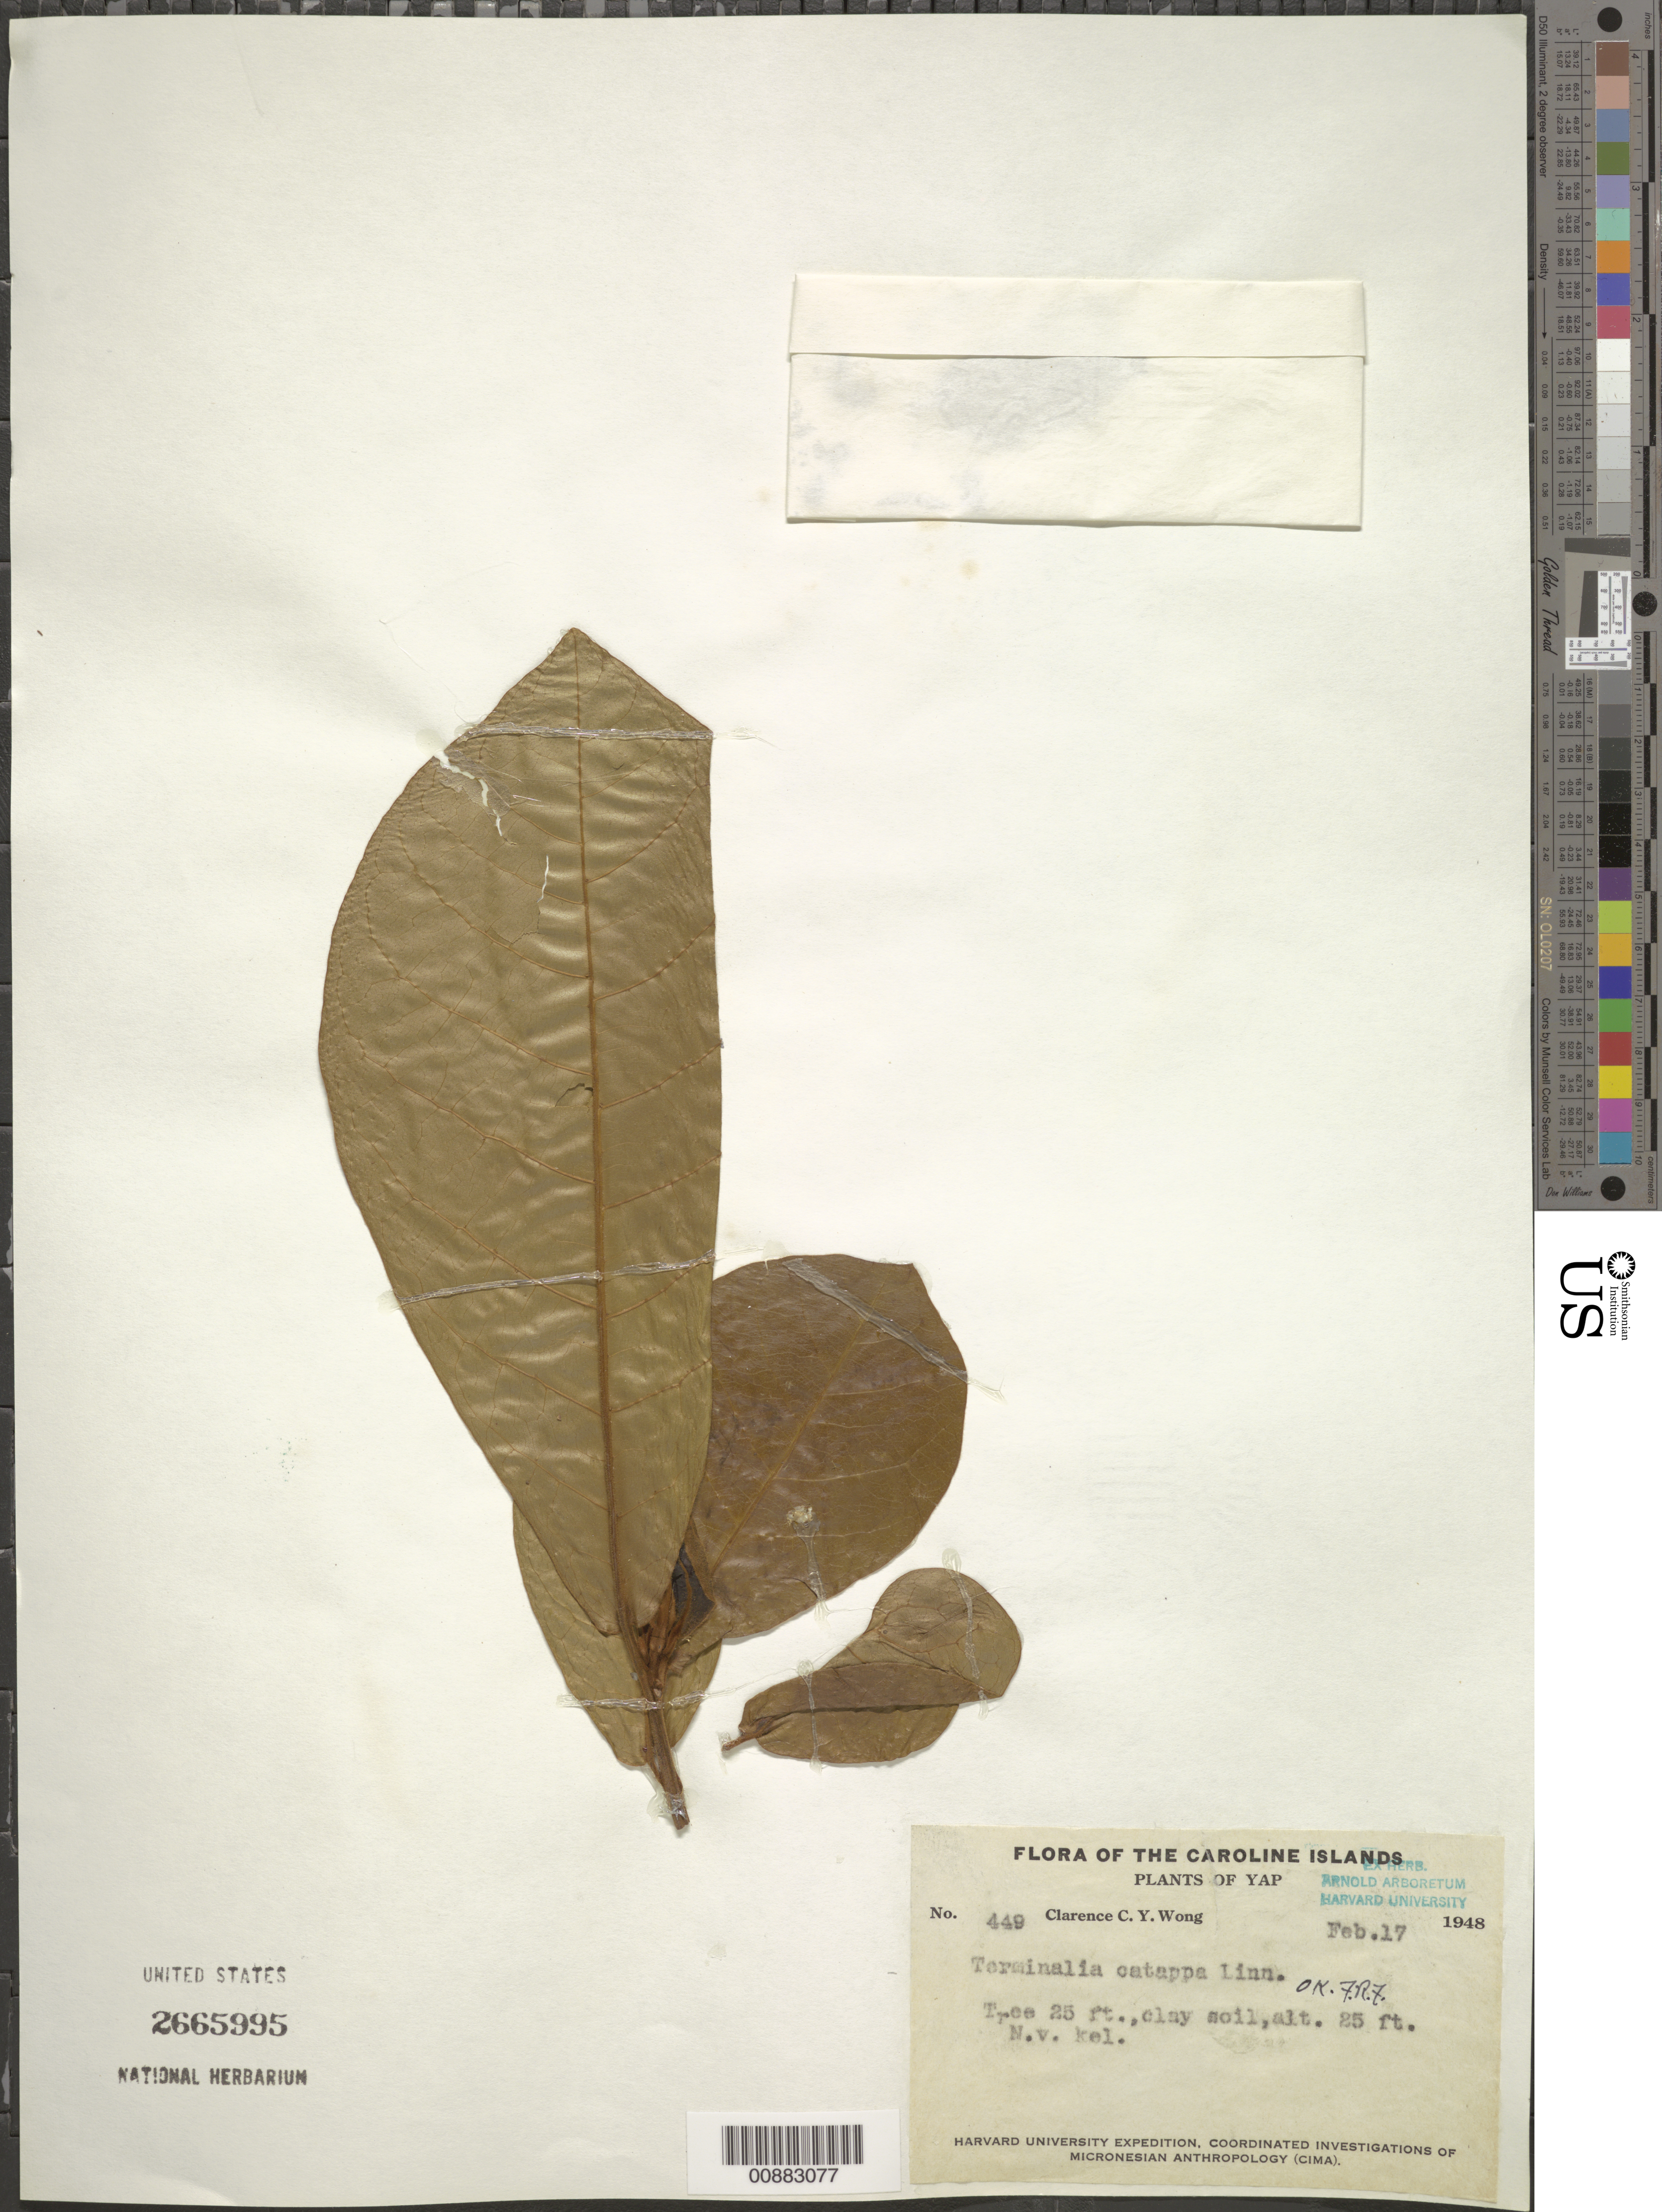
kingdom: Plantae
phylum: Tracheophyta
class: Magnoliopsida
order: Myrtales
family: Combretaceae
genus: Terminalia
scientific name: Terminalia catappa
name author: L.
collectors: C. Wong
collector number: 449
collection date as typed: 17 Feb 1948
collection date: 1948-02-17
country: Micronesia, Federated States of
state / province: Yap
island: Yap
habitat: clay soil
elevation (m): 8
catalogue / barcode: US 2665995